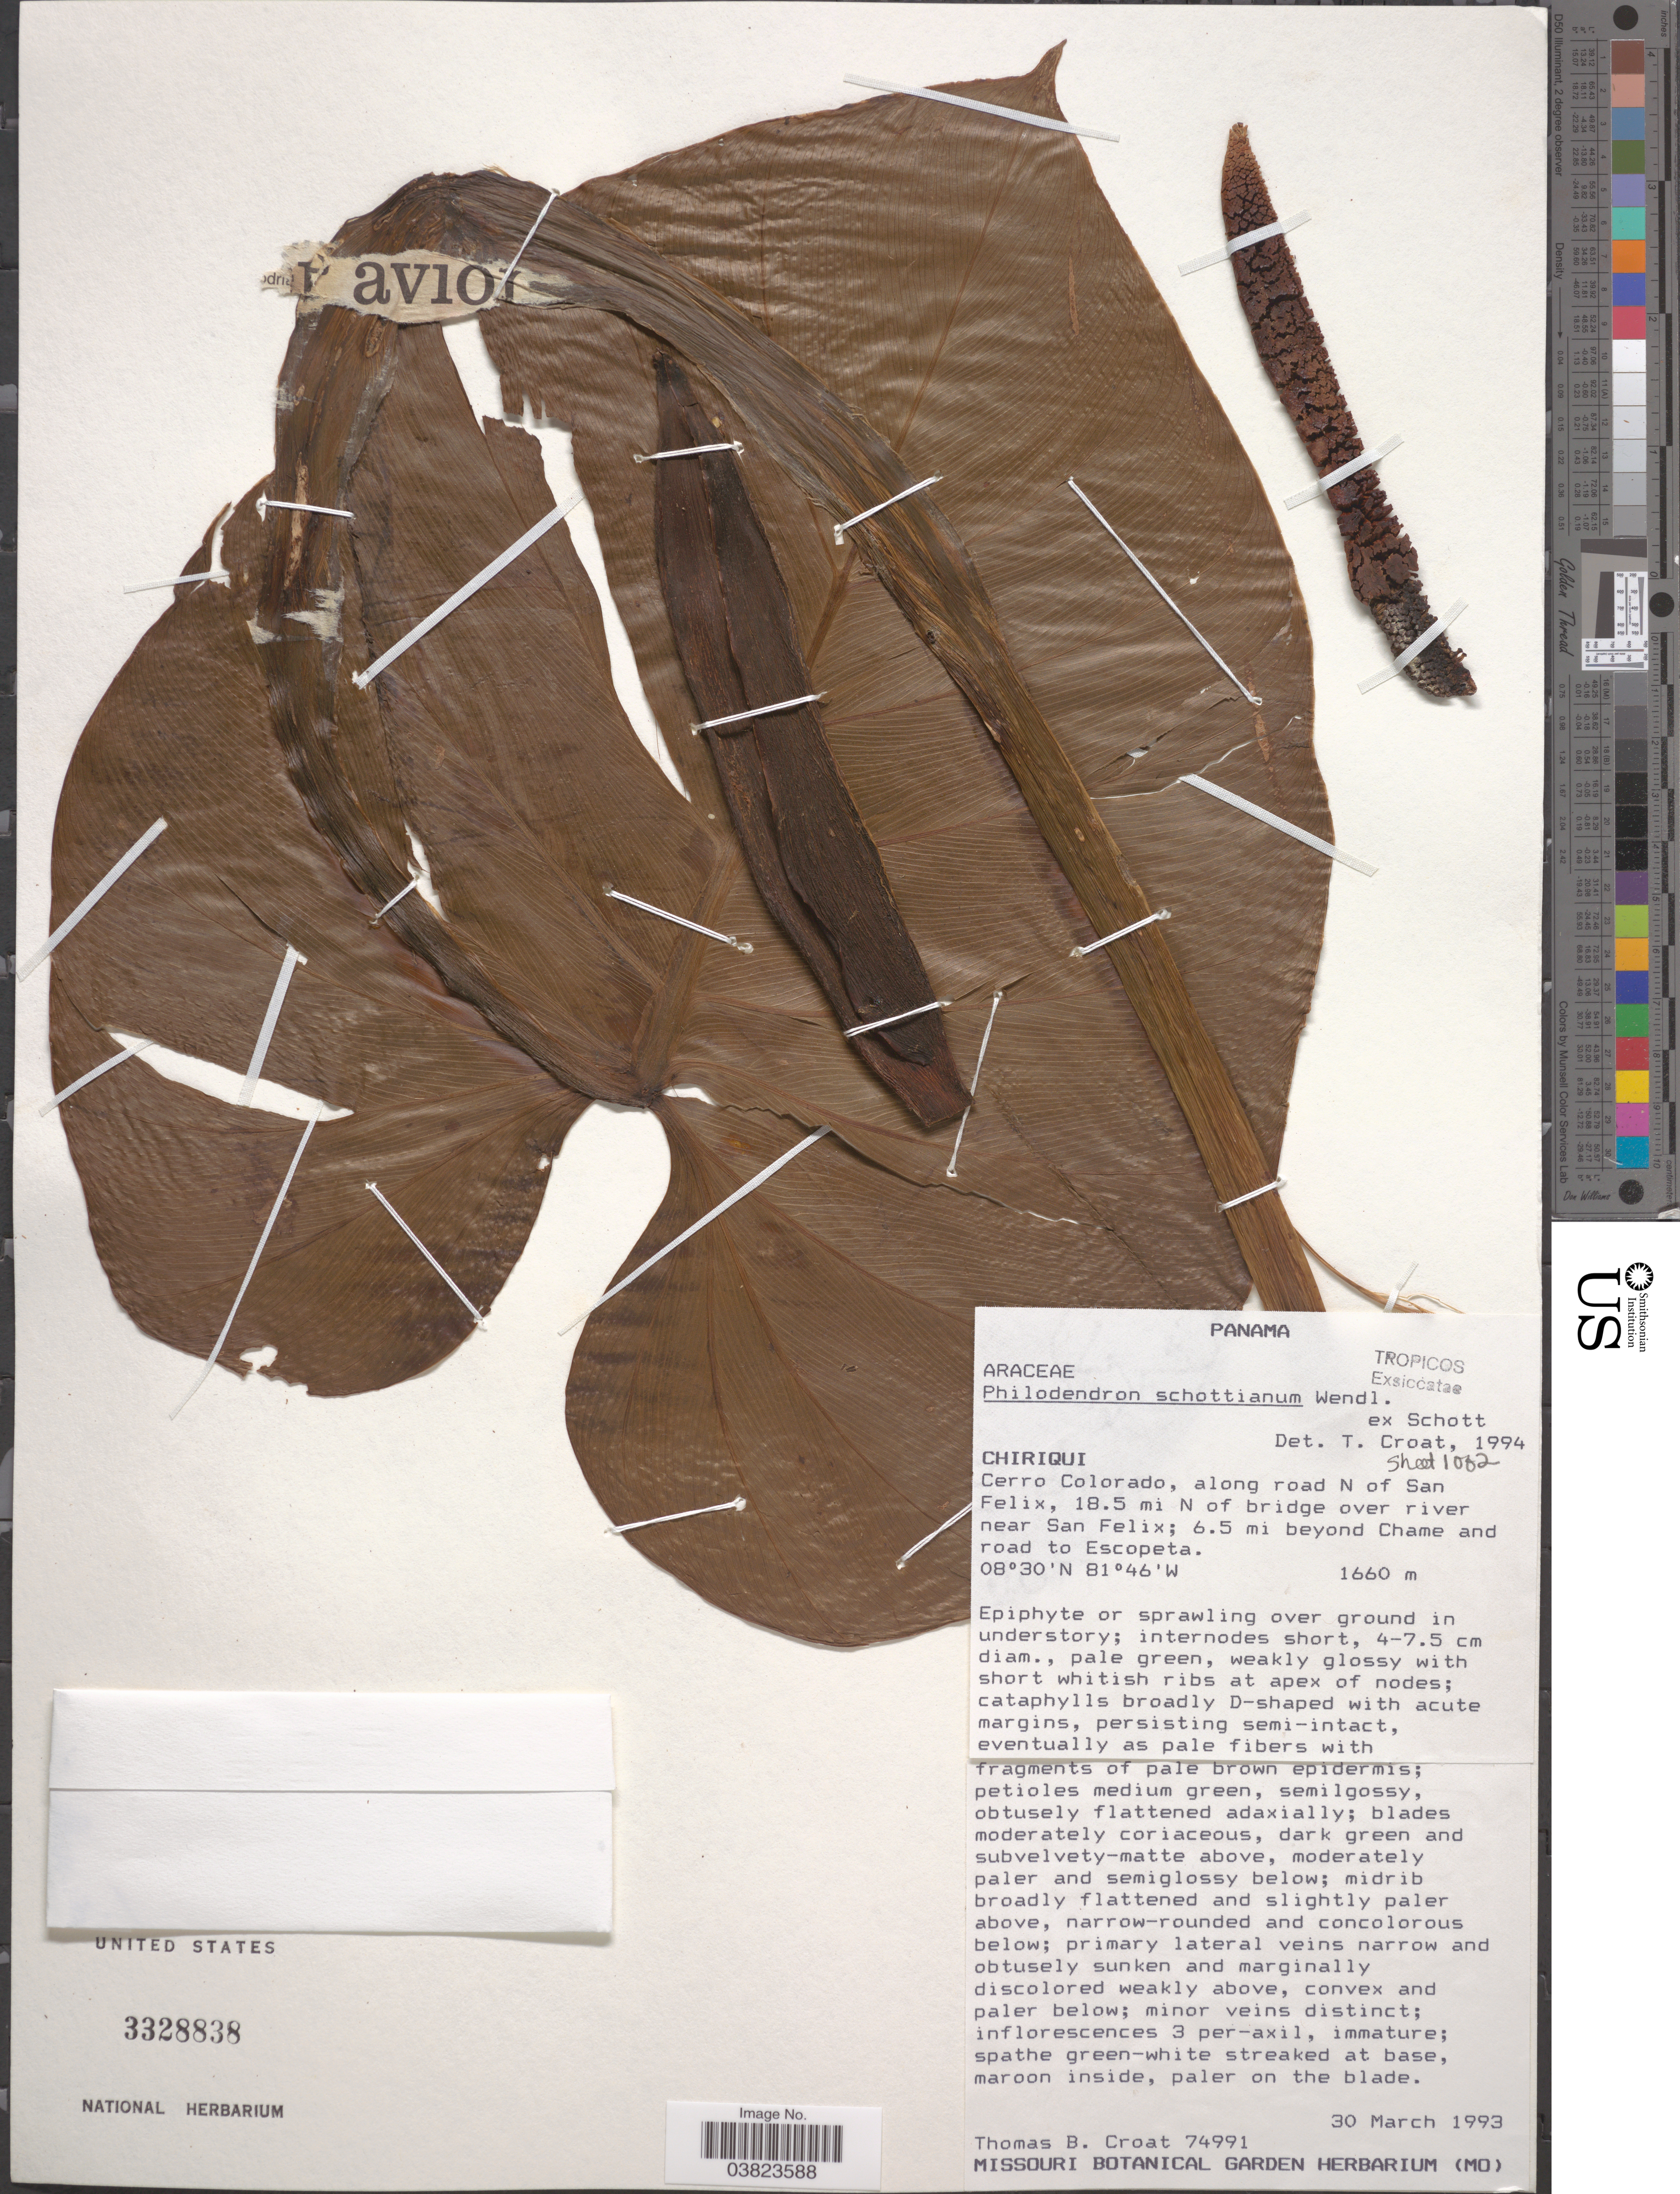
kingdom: Plantae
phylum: Tracheophyta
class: Liliopsida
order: Alismatales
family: Araceae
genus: Philodendron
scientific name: Philodendron schottianum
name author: H. Wendl. ex Schott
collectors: T. B. Croat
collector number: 74991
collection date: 1993-03-30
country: Panama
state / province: Chiriqui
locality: Cerro Colorado, along road N of San Felix, 18.5 mi N of bridge over river near San Felix; 6.5 mi beyond Chame and road to Escopeta.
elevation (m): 1660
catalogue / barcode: US 3328838